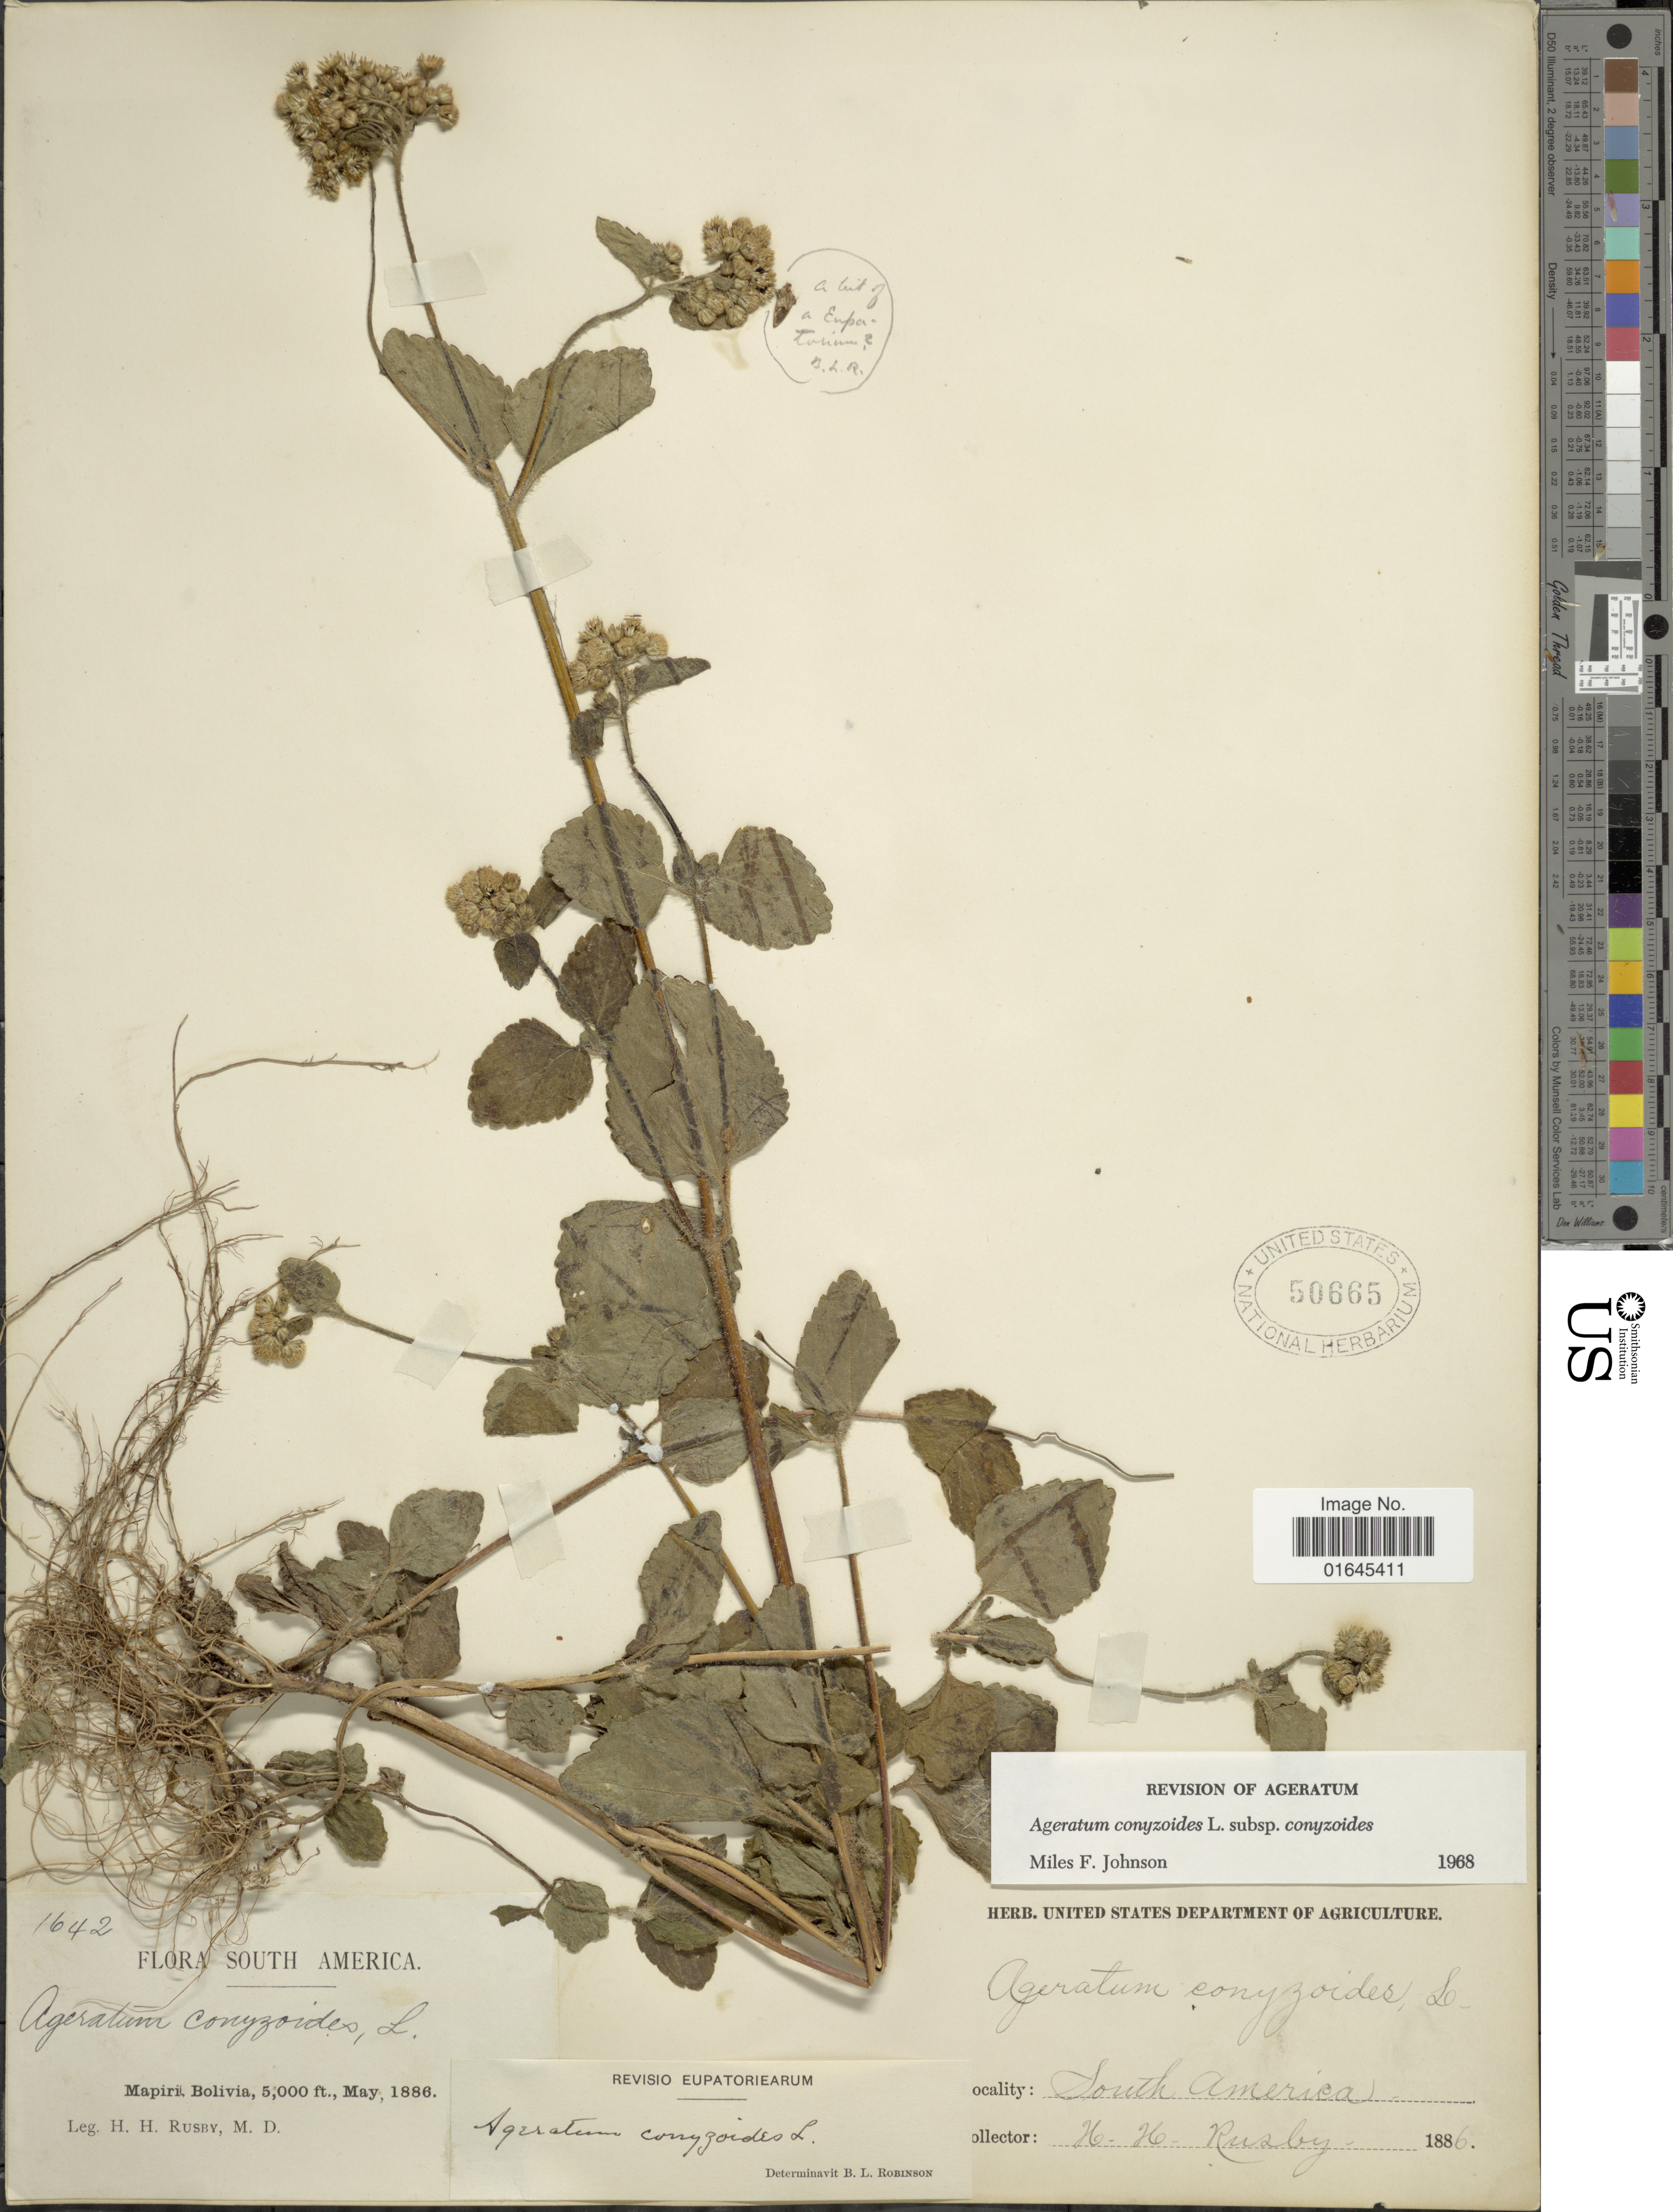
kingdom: Plantae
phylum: Tracheophyta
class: Magnoliopsida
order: Asterales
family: Asteraceae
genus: Ageratum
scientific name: Ageratum conyzoides subsp. conyzoides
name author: L.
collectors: H. H. Rusby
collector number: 1642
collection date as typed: May, 1886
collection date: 1886-05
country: Bolivia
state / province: La Páz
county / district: Larecaja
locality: Mapiri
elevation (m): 1524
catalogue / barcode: US 50665